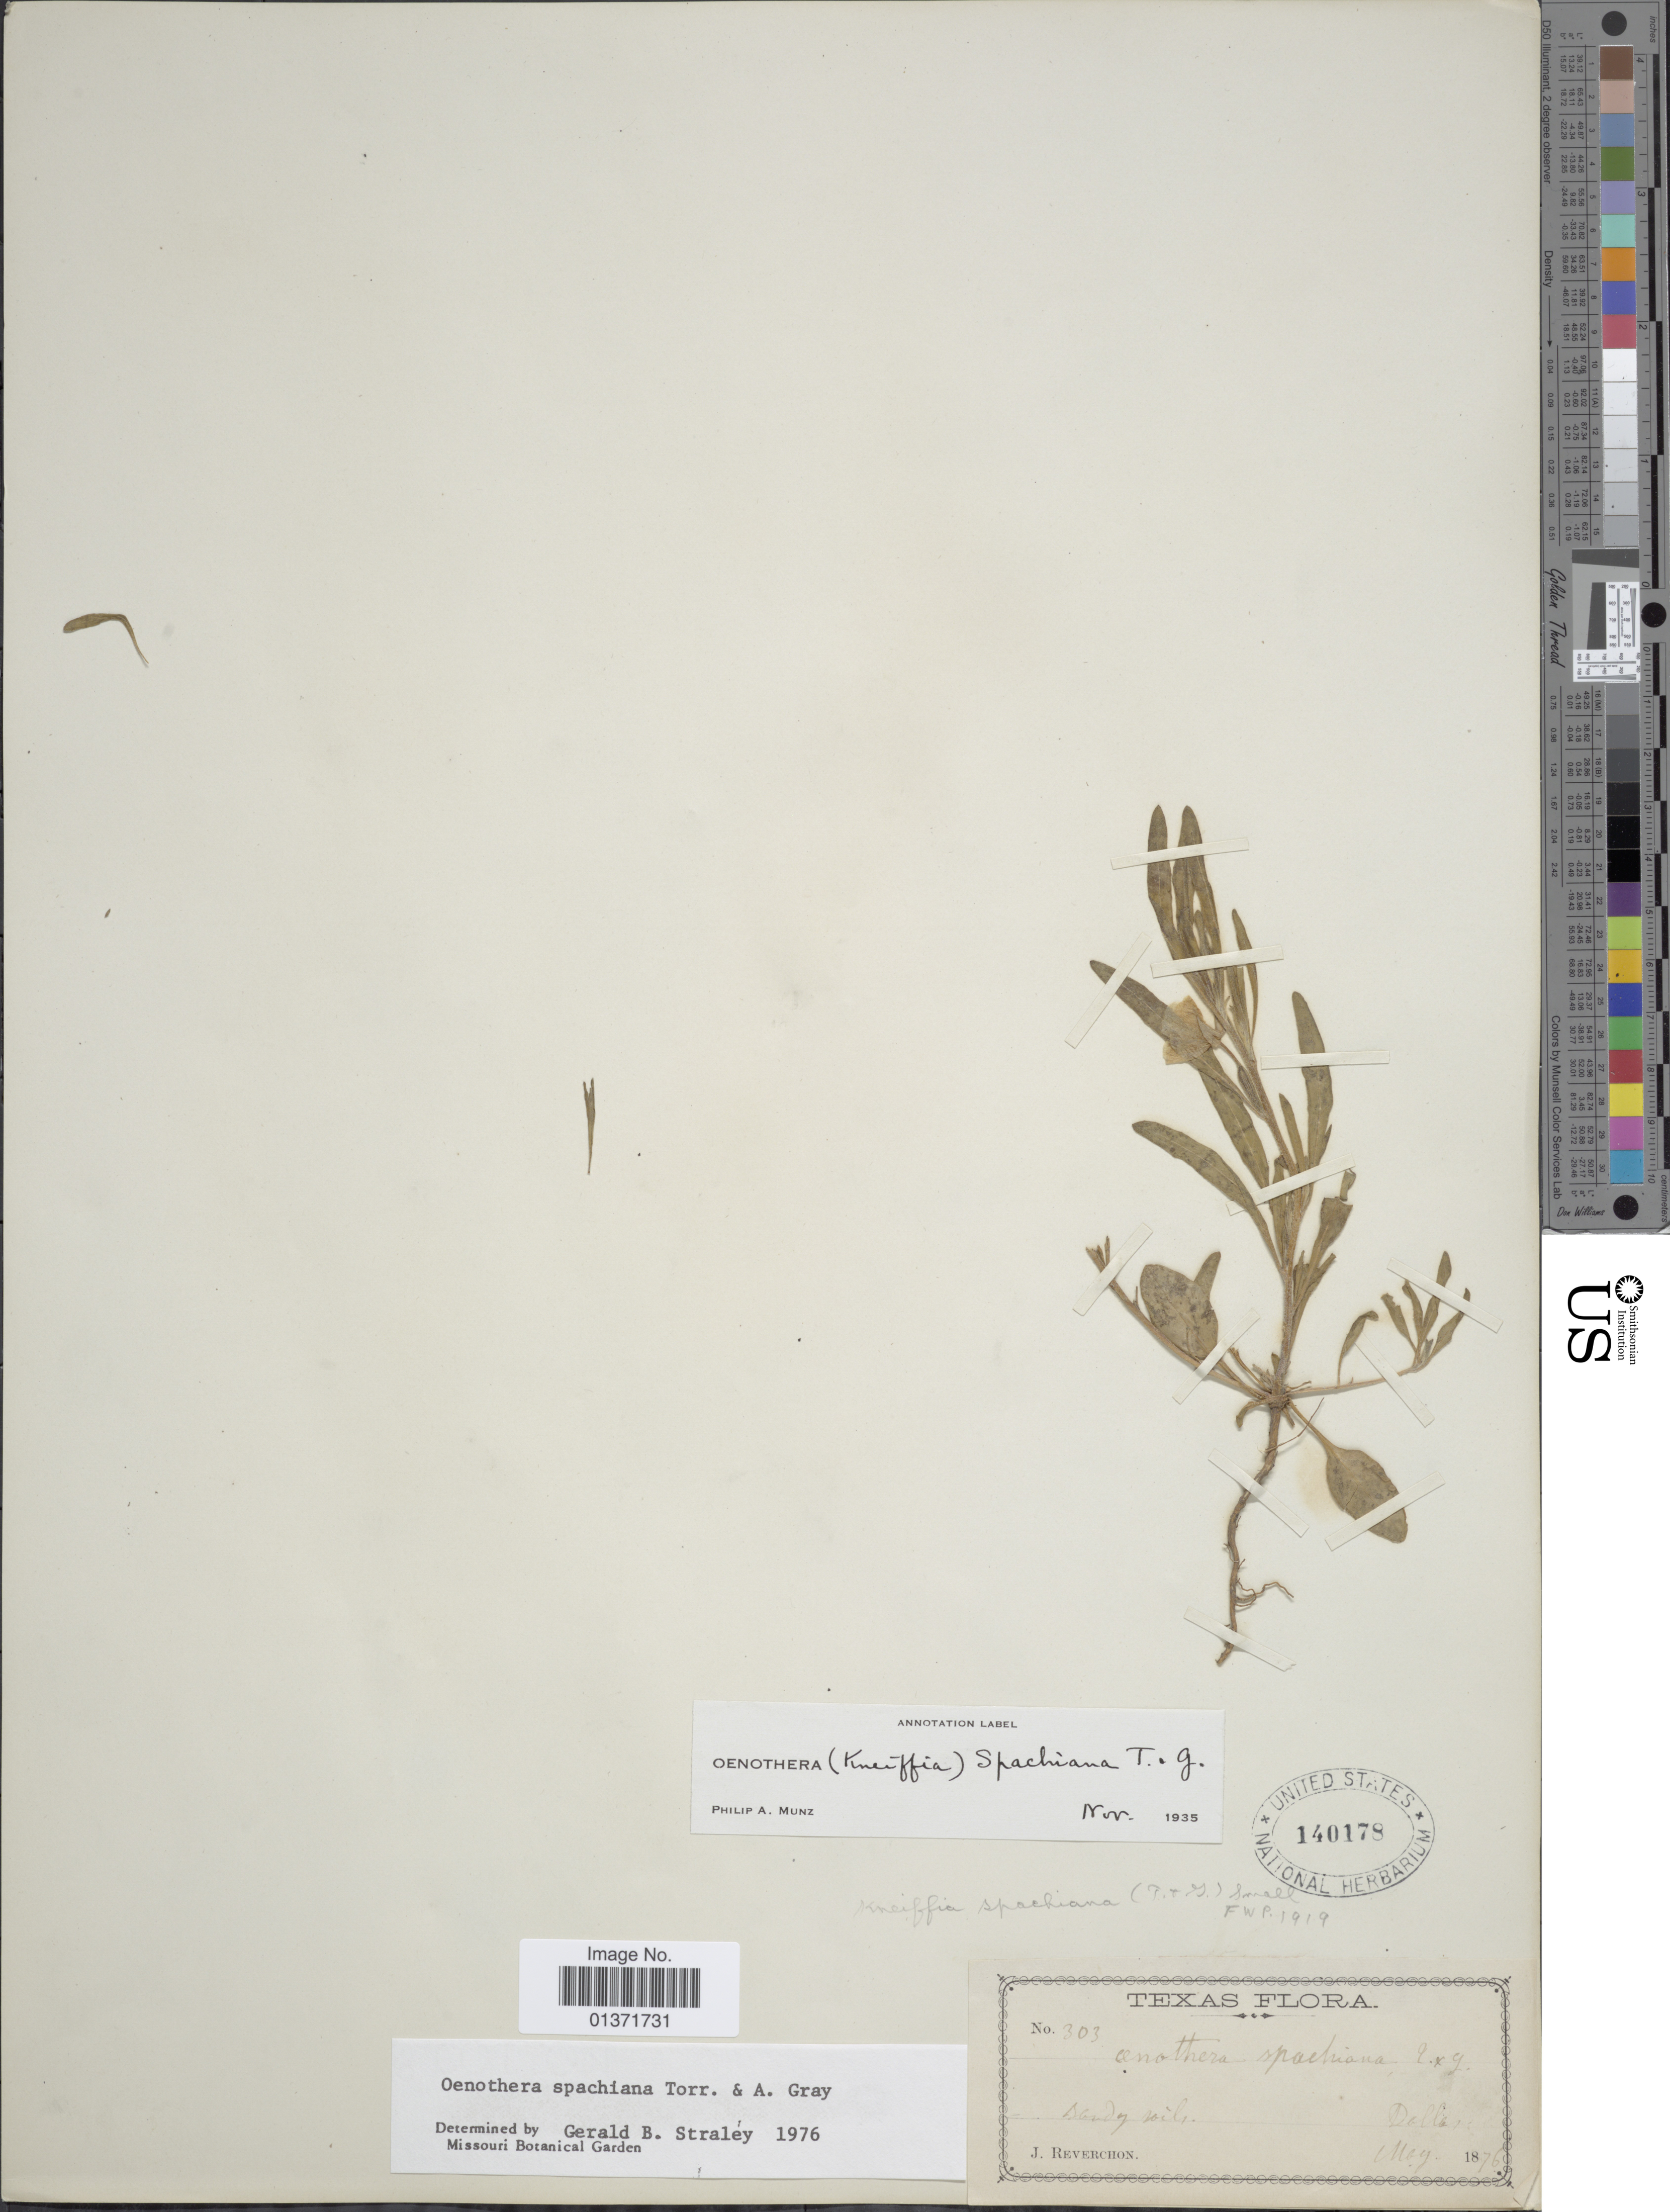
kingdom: Plantae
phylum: Tracheophyta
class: Magnoliopsida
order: Myrtales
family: Onagraceae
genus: Oenothera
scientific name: Oenothera spachiana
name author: Torr. & A. Gray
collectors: J. Reverchon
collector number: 303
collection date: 1876-05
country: United States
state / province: Texas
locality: Dallas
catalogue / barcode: US 140178